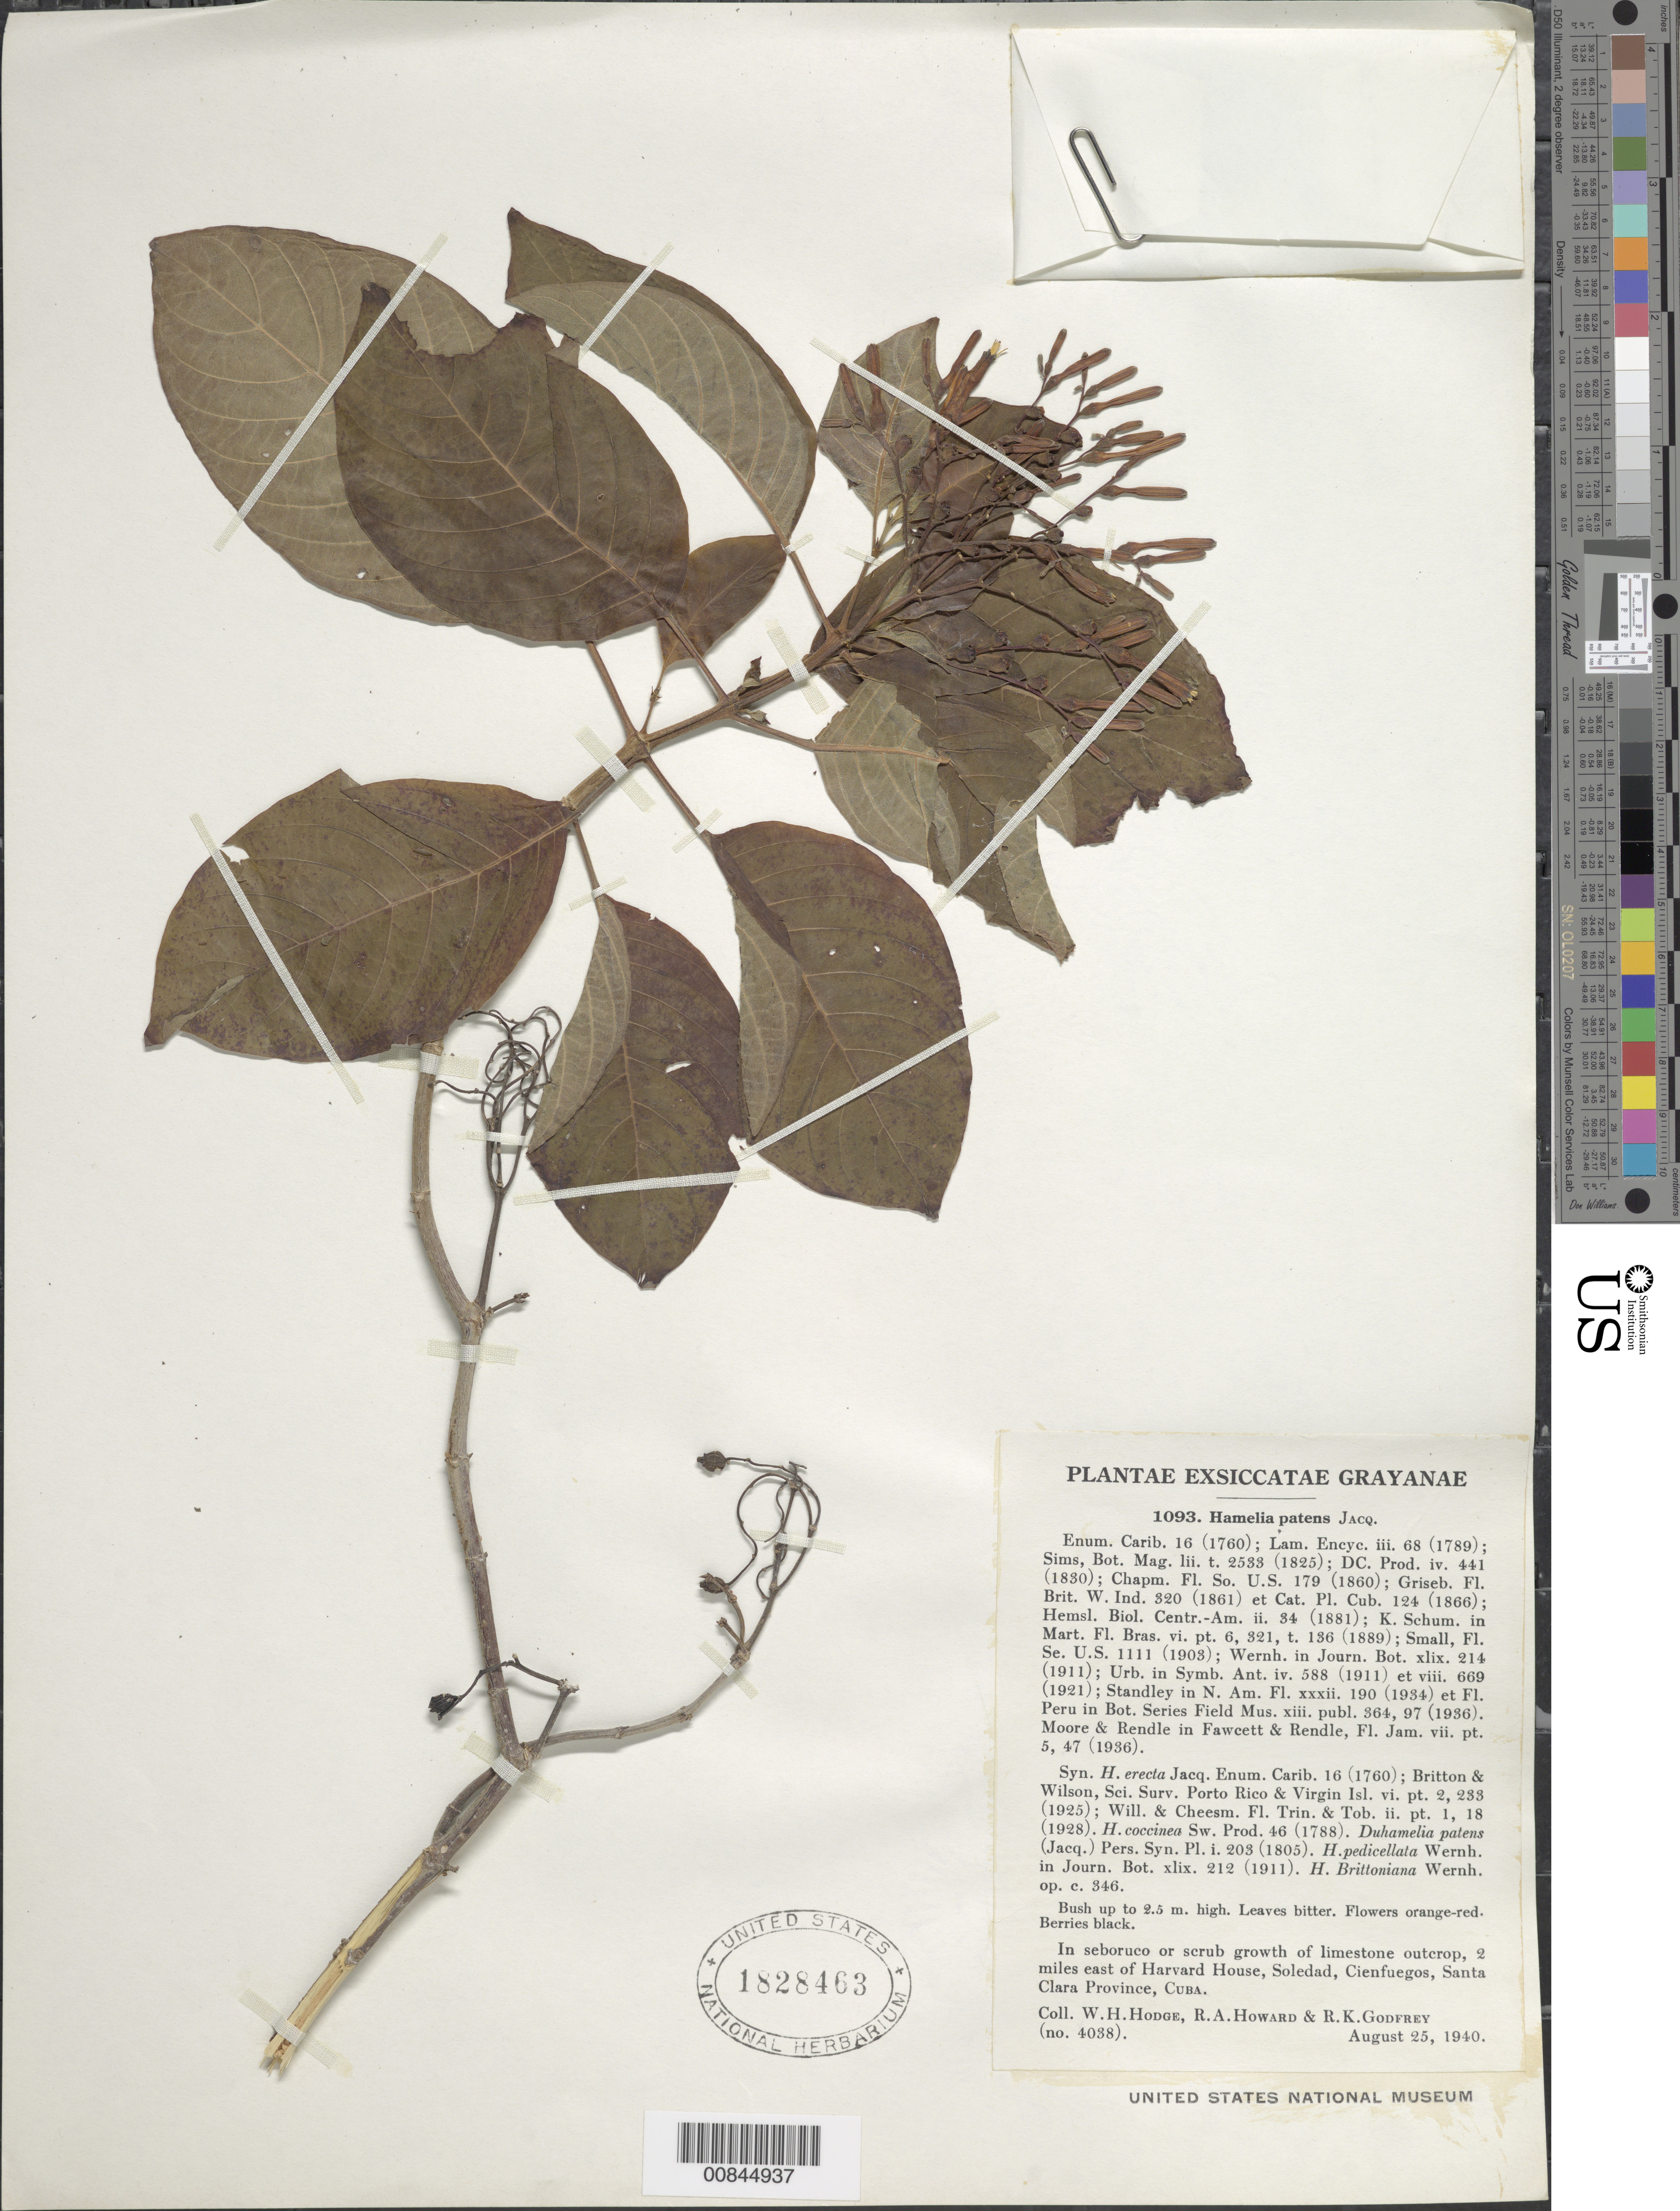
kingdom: Plantae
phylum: Tracheophyta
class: Magnoliopsida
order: Gentianales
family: Rubiaceae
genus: Hamelia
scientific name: Hamelia patens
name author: Jacq.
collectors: W. Hodge, R. A. Howard & R. K. Godfrey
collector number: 4038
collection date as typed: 25 Aug 1940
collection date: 1940-08-25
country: Cuba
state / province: Las Villas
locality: Two miles east of Harvard House, Soledad, Cienfuegos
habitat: In seboruco or scrub growth on limestone outcrop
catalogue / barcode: US 1828463